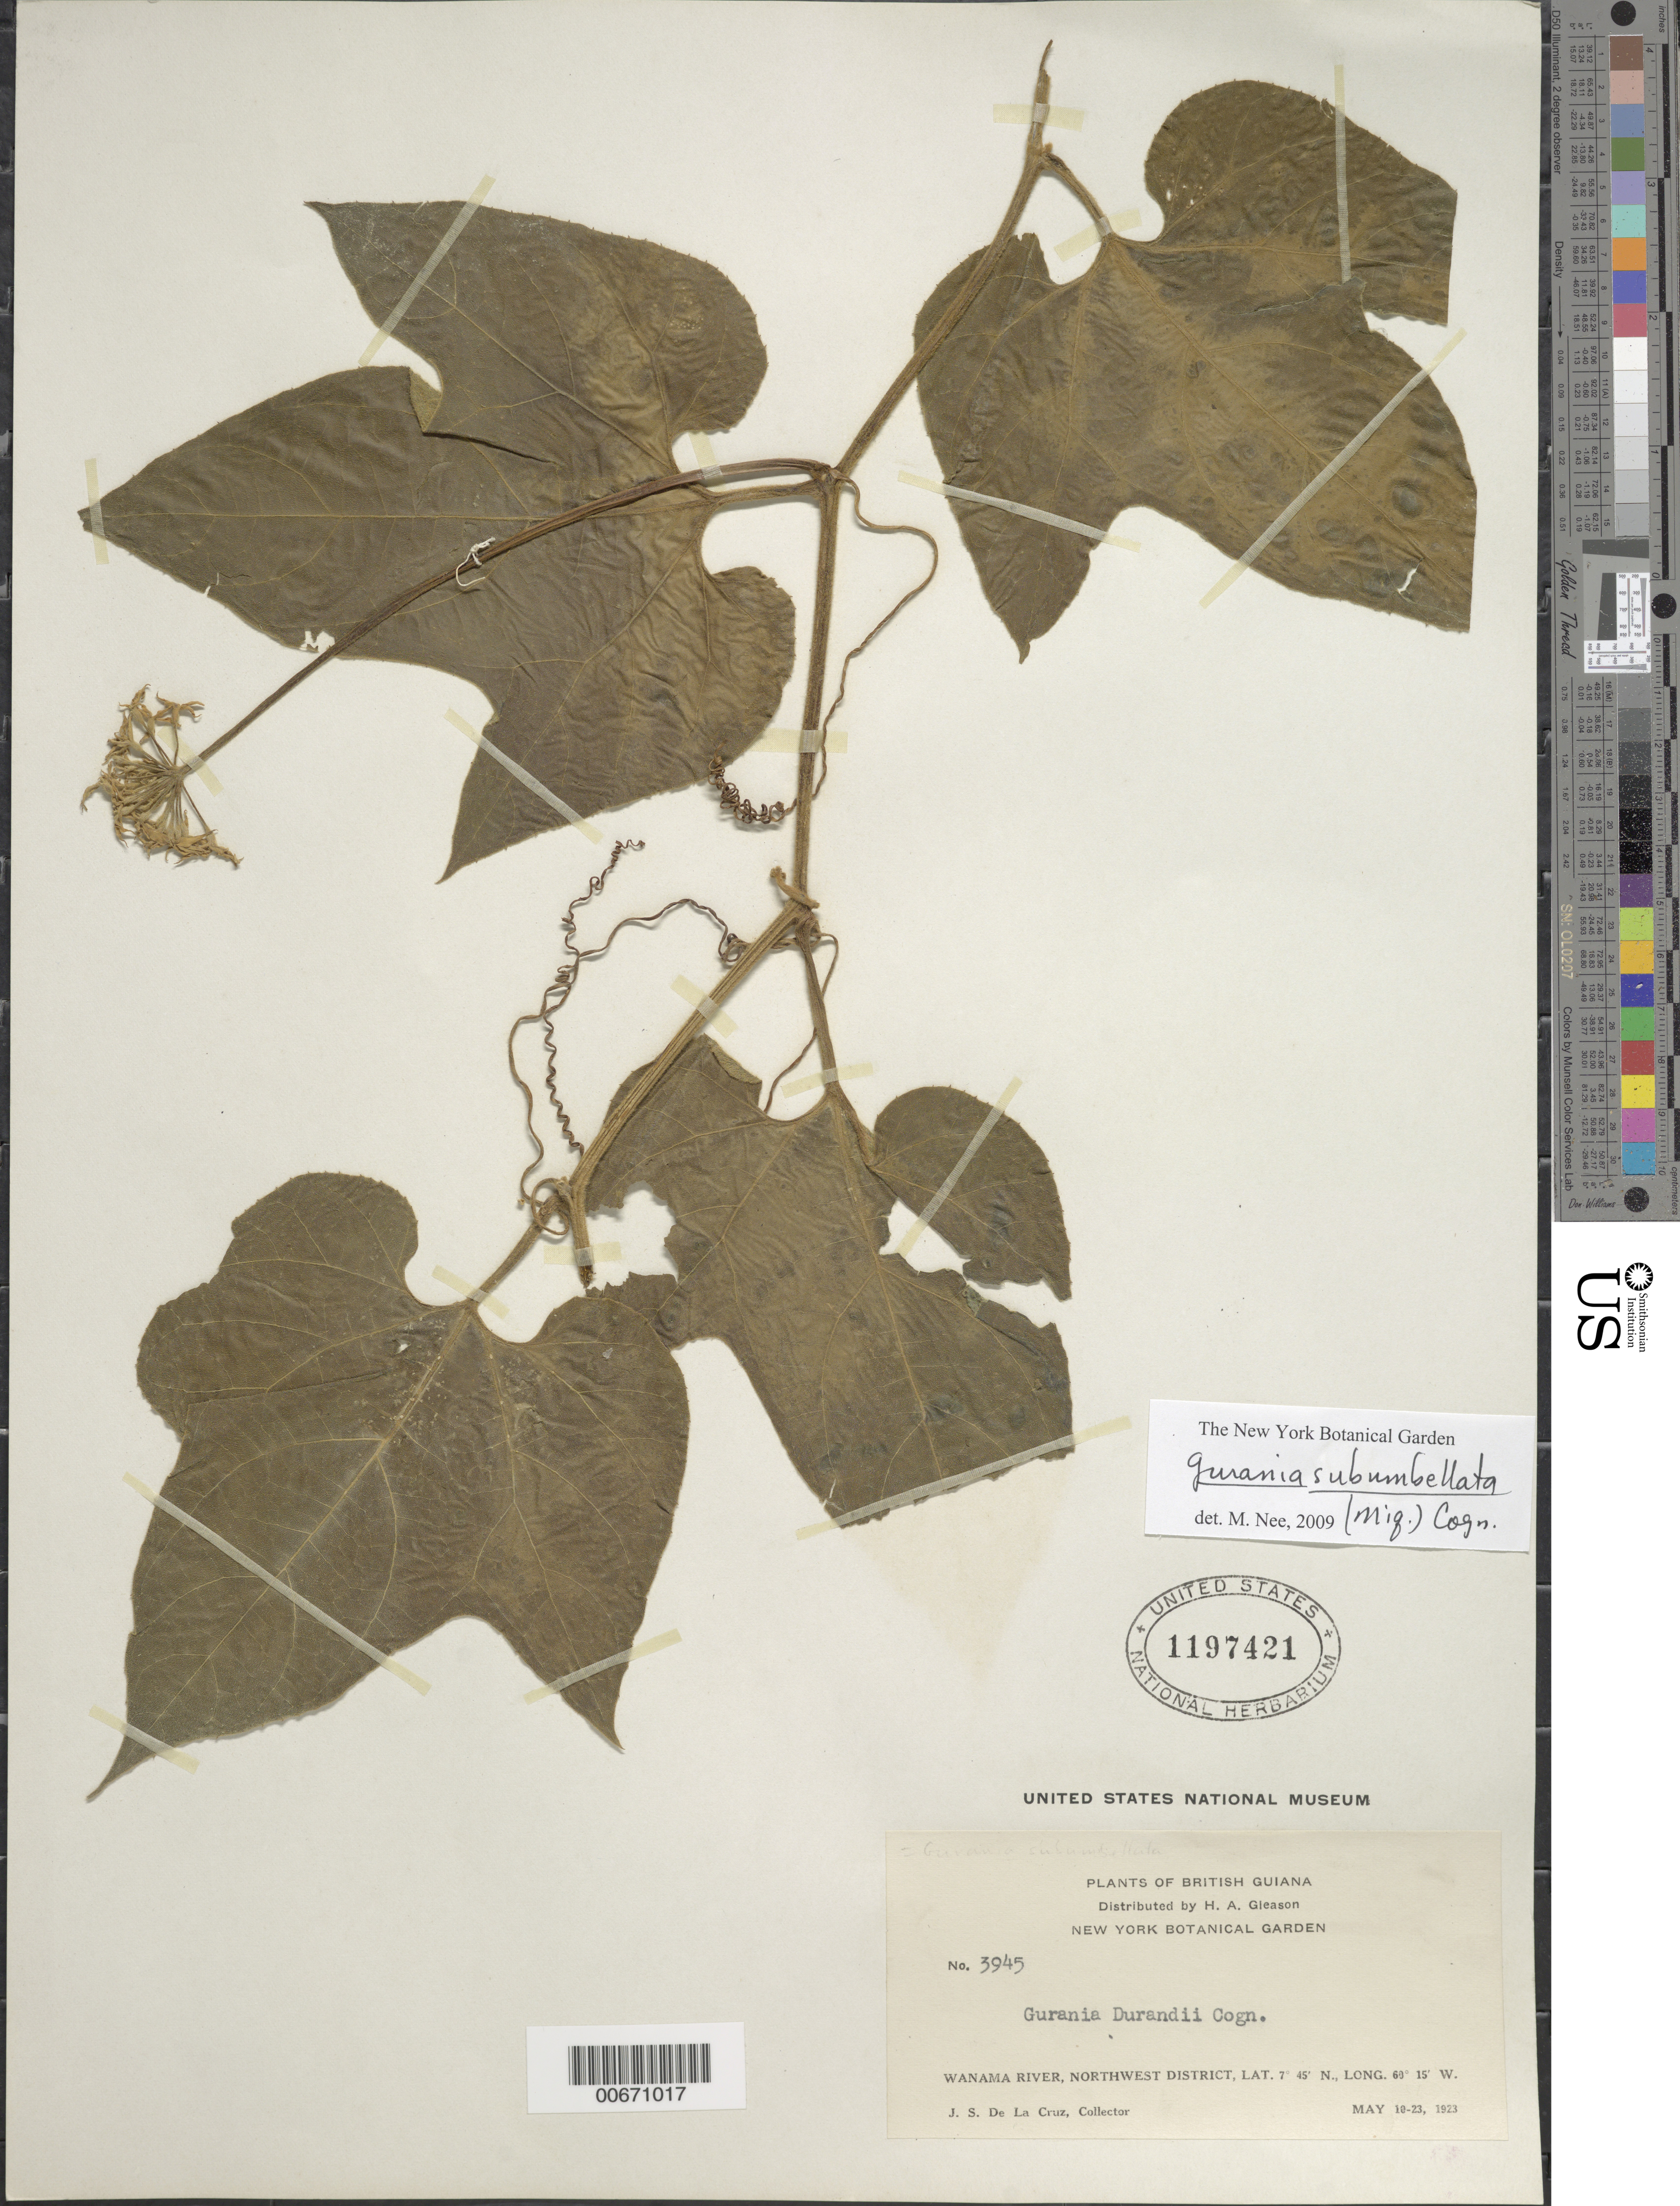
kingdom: Plantae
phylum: Tracheophyta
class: Magnoliopsida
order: Cucurbitales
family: Cucurbitaceae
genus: Gurania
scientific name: Gurania subumbellata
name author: (Miq.) Cogn.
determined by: Nee, Michael H.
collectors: J. S. de la Cruz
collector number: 3945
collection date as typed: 10-May-23 to 23-May-23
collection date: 1923-05-10/1923-05-23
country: Guyana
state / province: Barima-Waini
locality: Wanama R., NW District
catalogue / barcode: US 1197421